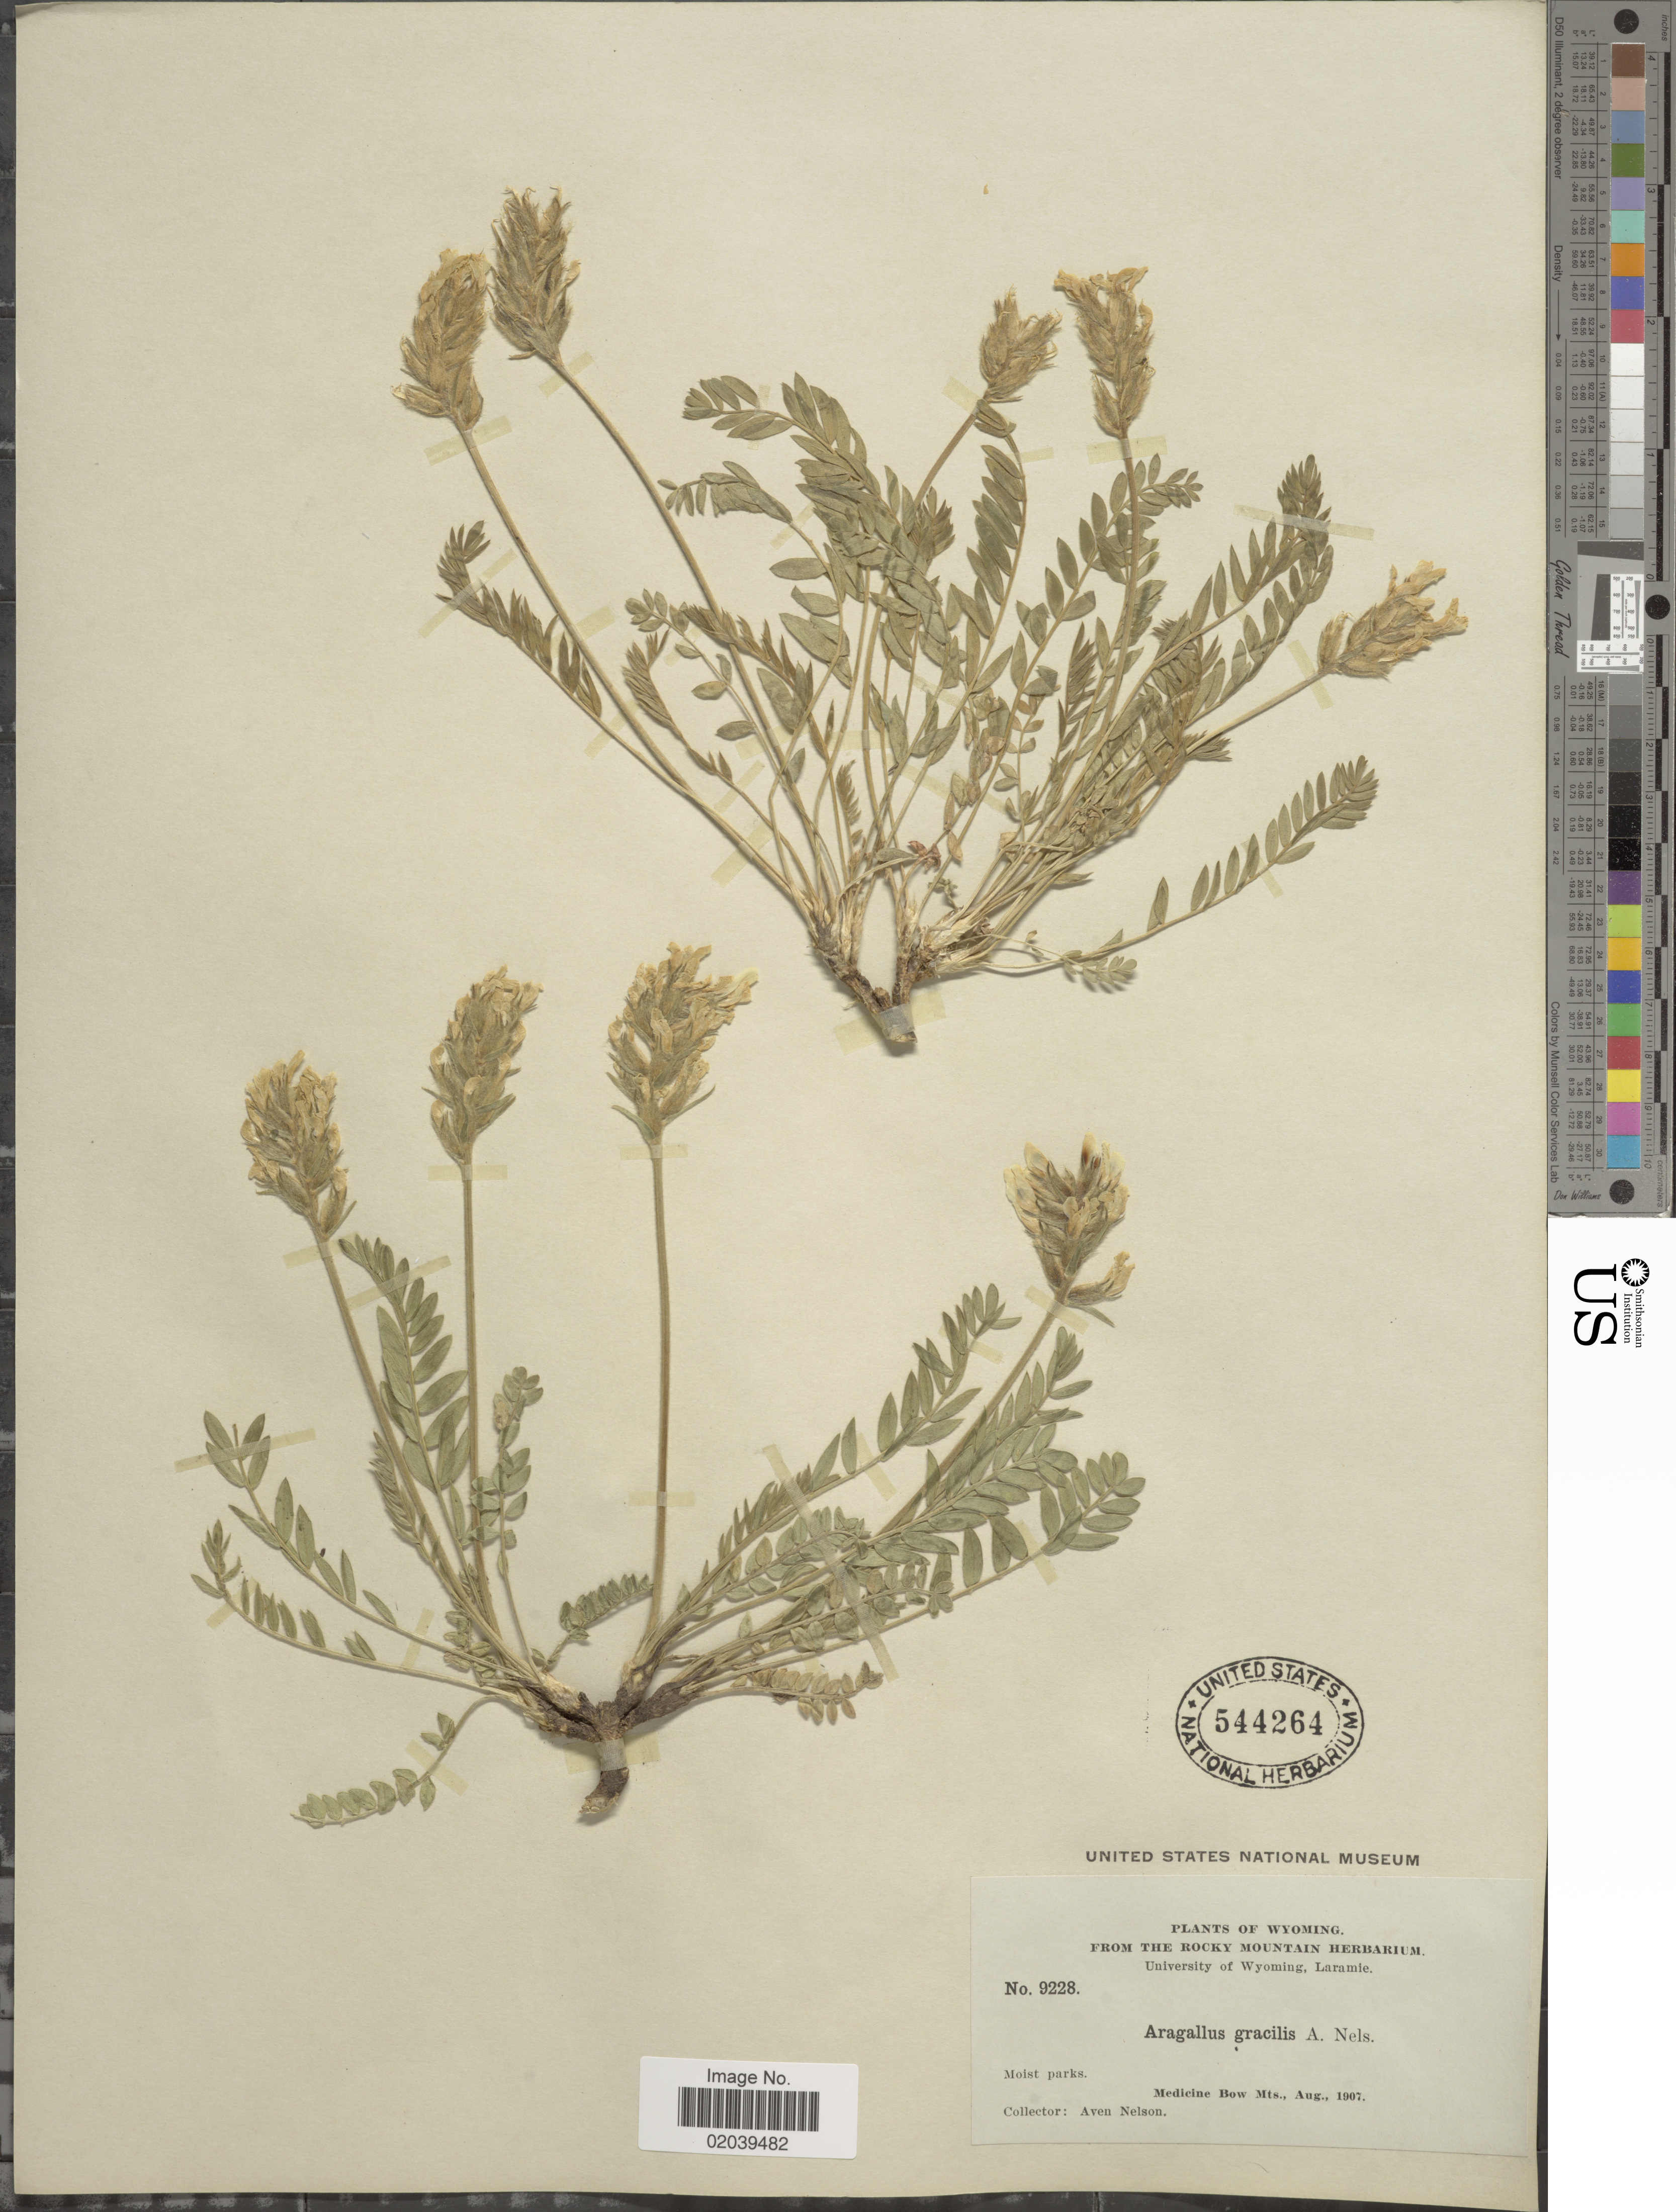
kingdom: Plantae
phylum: Tracheophyta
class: Magnoliopsida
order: Fabales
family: Fabaceae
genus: Oxytropis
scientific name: Oxytropis campestris var. gracilis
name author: (A. Nelson) Barneby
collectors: A. Nelson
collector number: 9228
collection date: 1907-08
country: United States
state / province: Wyoming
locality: Medicine Bow Mts.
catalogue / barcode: US 544264